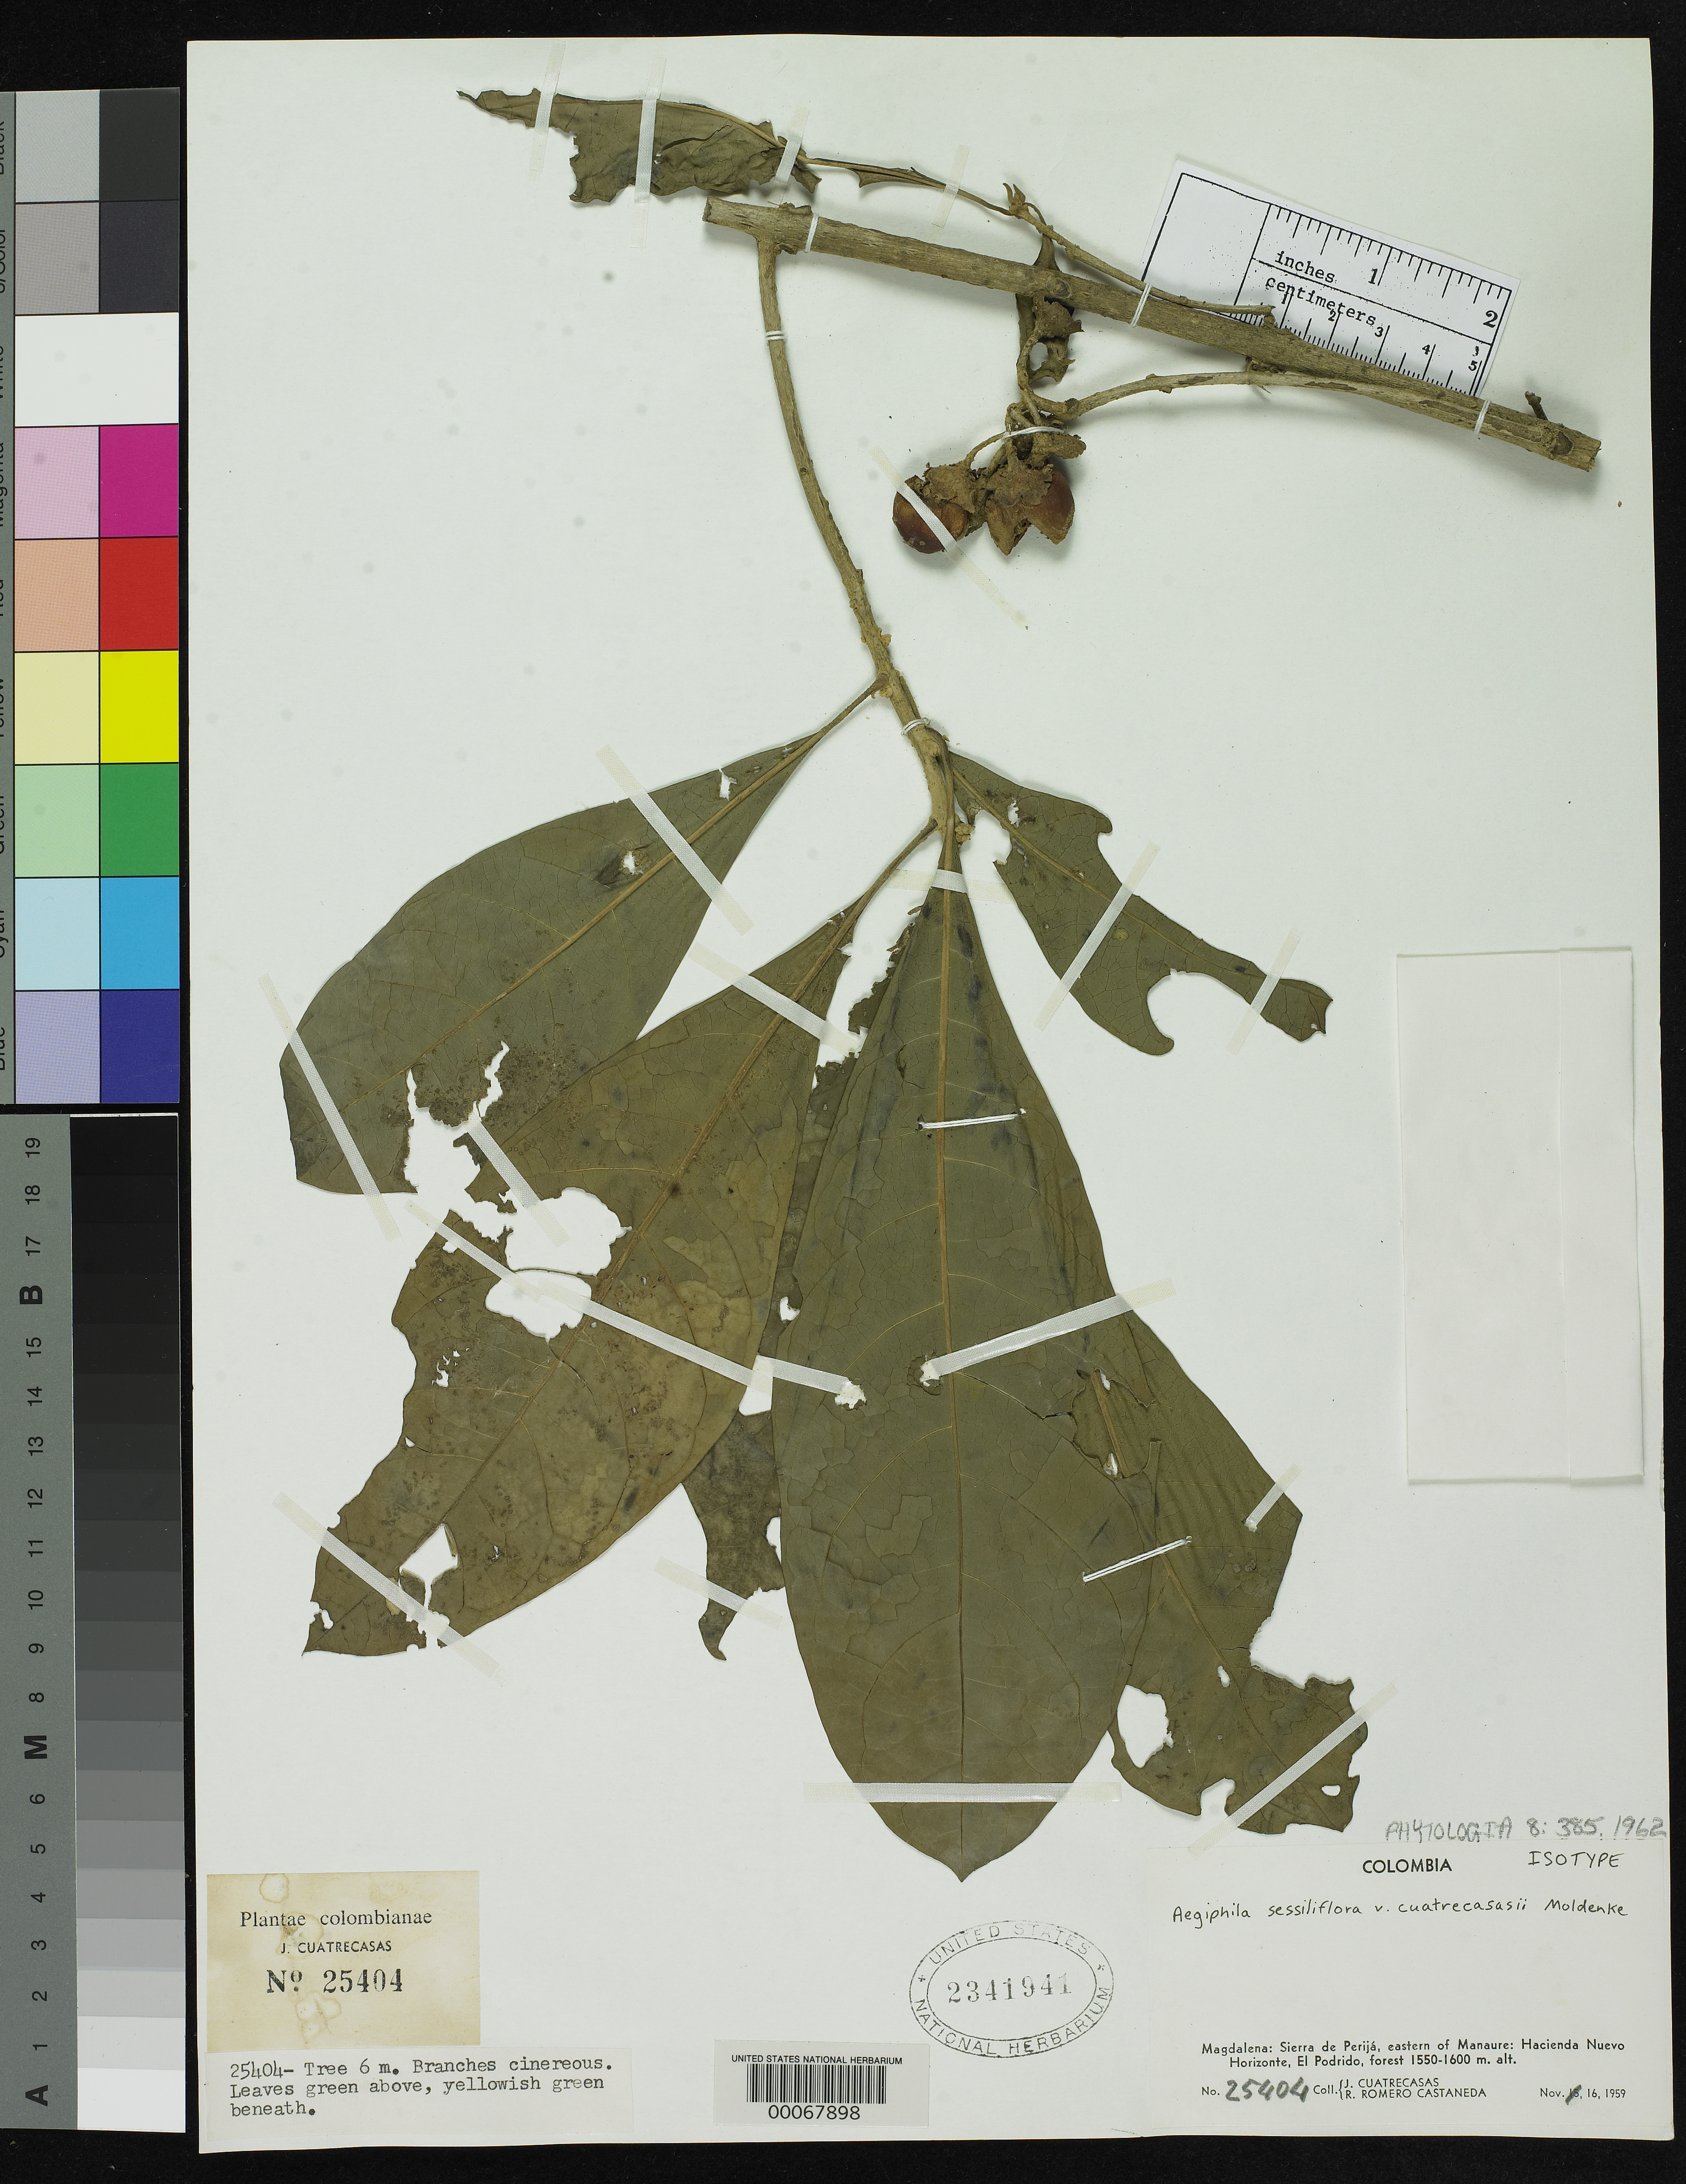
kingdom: Plantae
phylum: Tracheophyta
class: Magnoliopsida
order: Lamiales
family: Lamiaceae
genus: Aegiphila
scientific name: Aegiphila sessiliflora var. cuatrecasasi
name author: Moldenke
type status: Isotype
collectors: J. Cuatrecasas & R. Romero Castañeda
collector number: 25404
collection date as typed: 16 Nov 1959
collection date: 1959-11-16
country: Colombia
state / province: Magdalena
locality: Sierre de Perija, E of Manaure, Hacienda Nuevo Horizonte, El Podrido.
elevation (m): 1550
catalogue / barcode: US 2341941